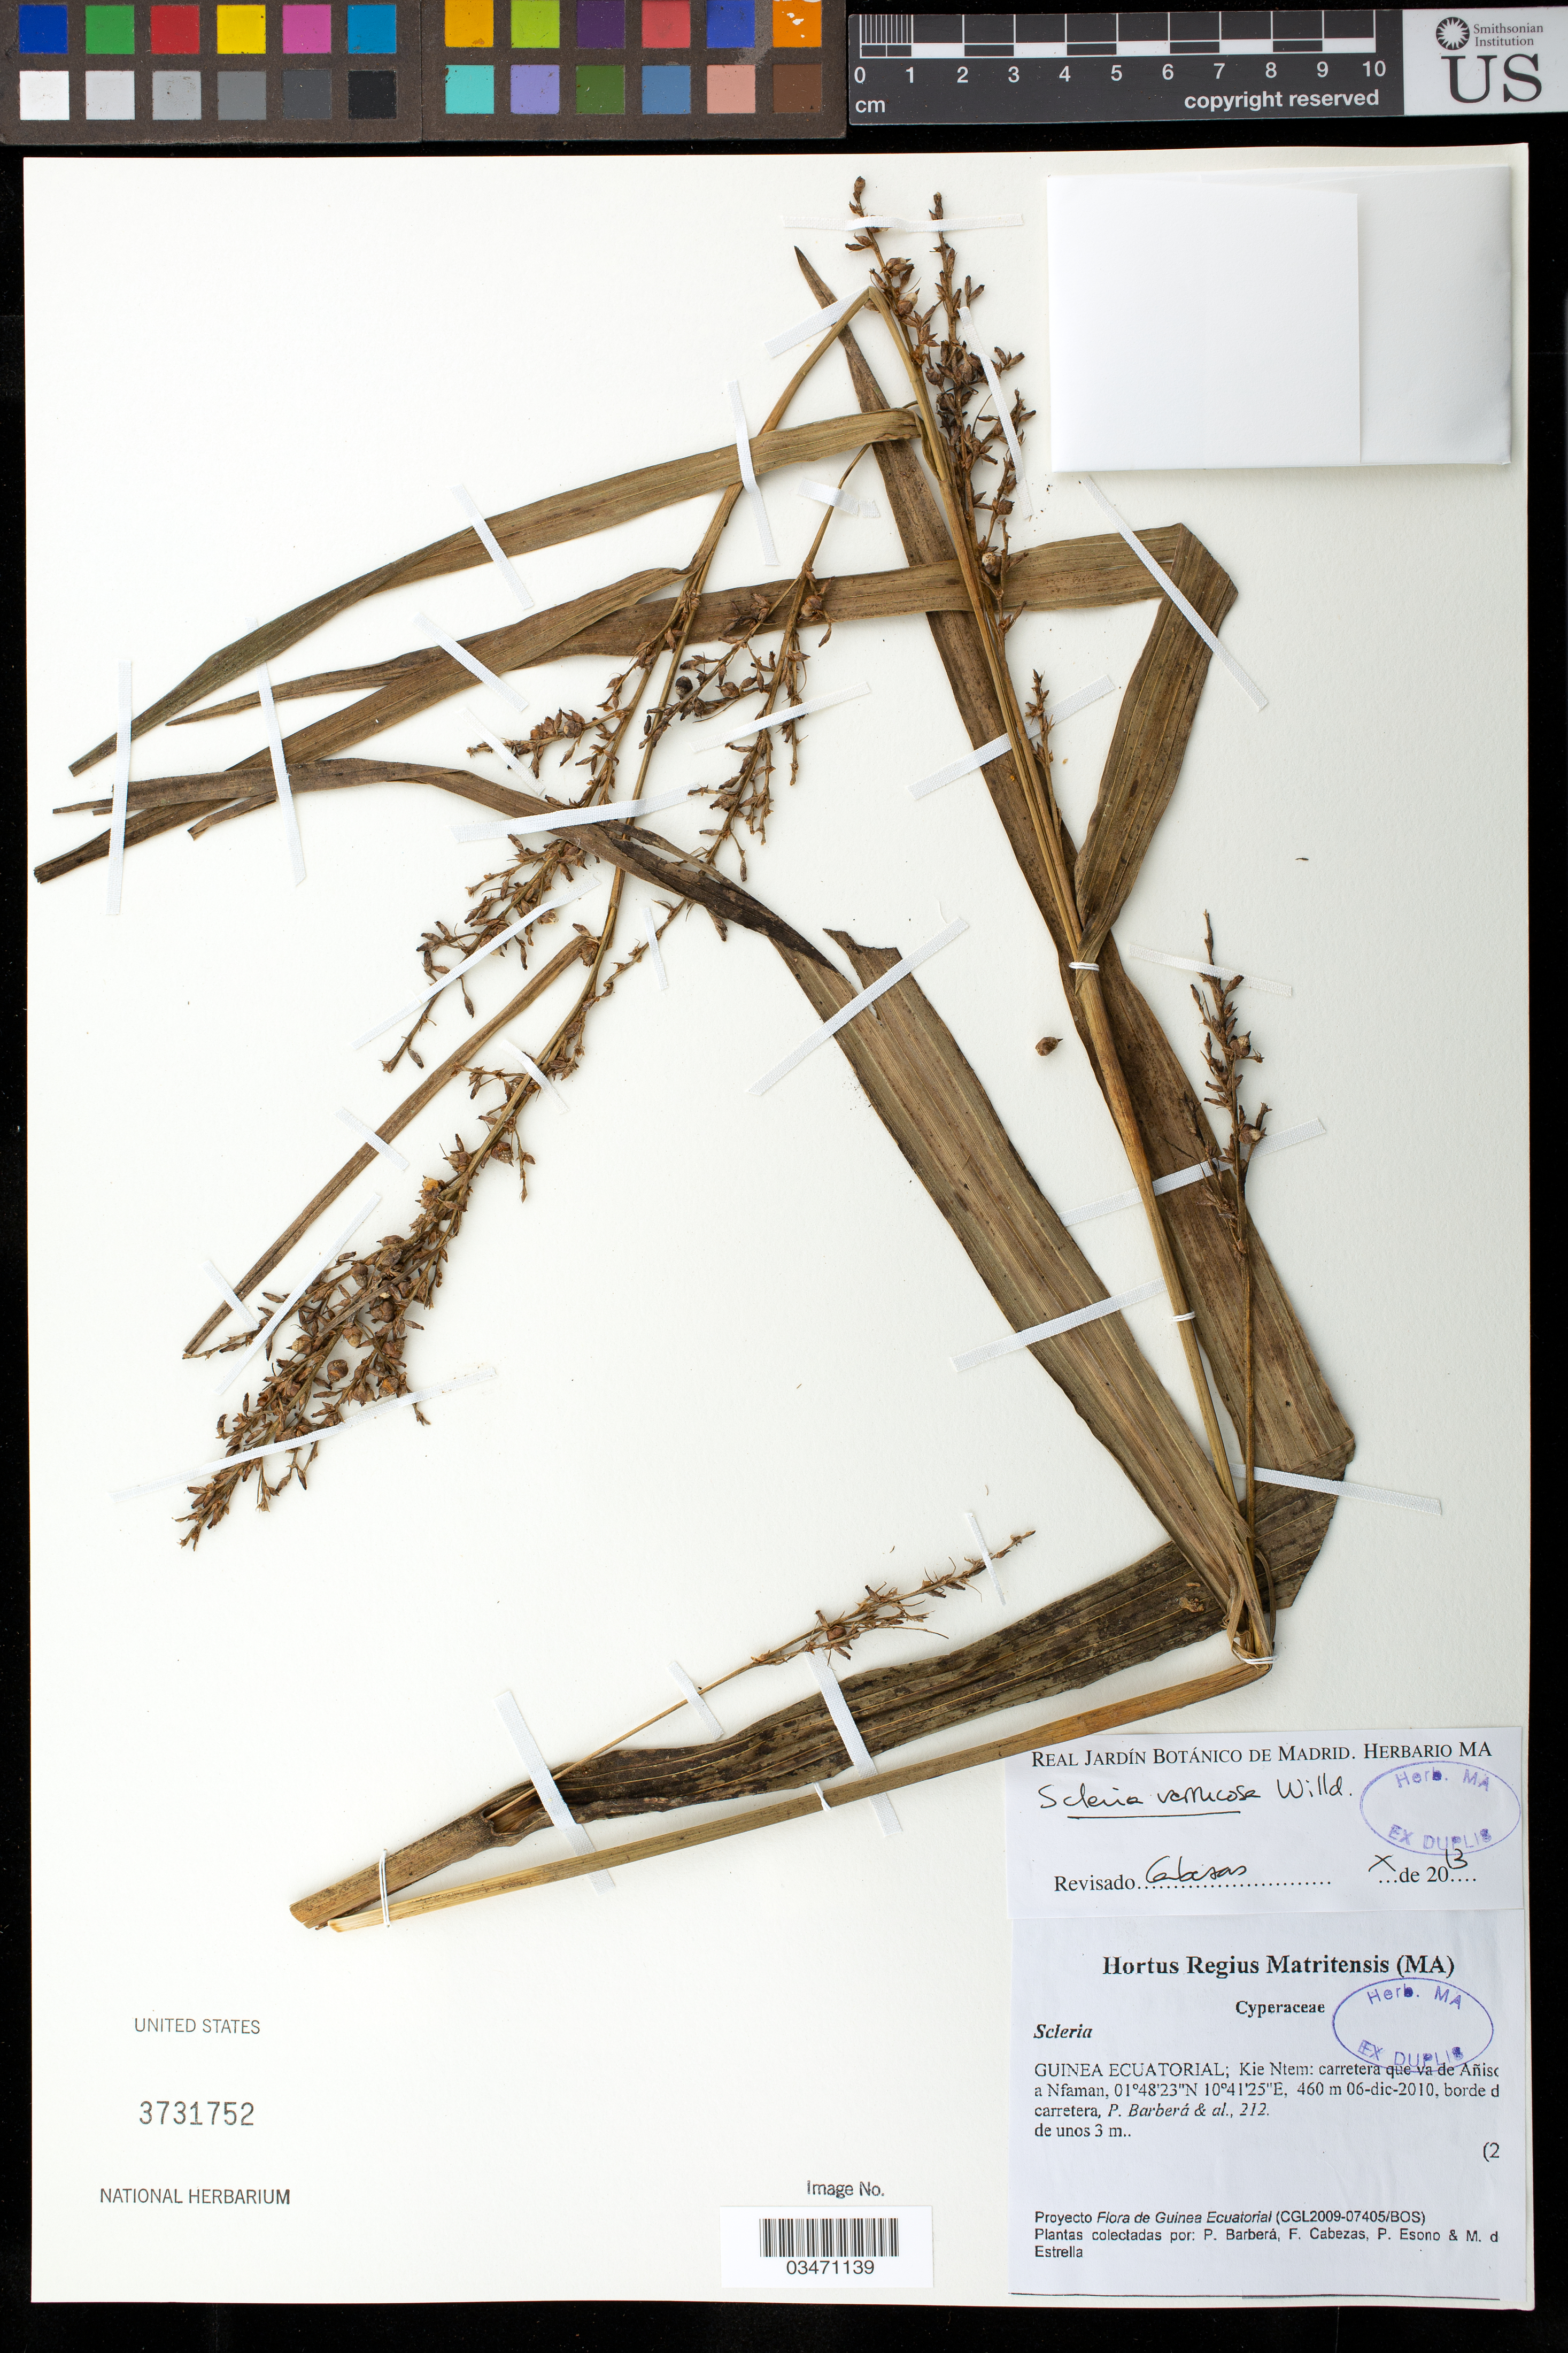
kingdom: Plantae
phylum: Tracheophyta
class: Liliopsida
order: Poales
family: Cyperaceae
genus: Scleria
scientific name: Scleria verrucosa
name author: Willd.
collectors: P. Barberá, F. Cabezas, P. Esono & M. de la Estrella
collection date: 2010-12-06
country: Equatorial Guinea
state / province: Kie-Ntem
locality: Carretera que va de Aniso a Nfaman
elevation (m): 460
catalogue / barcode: US 3731752